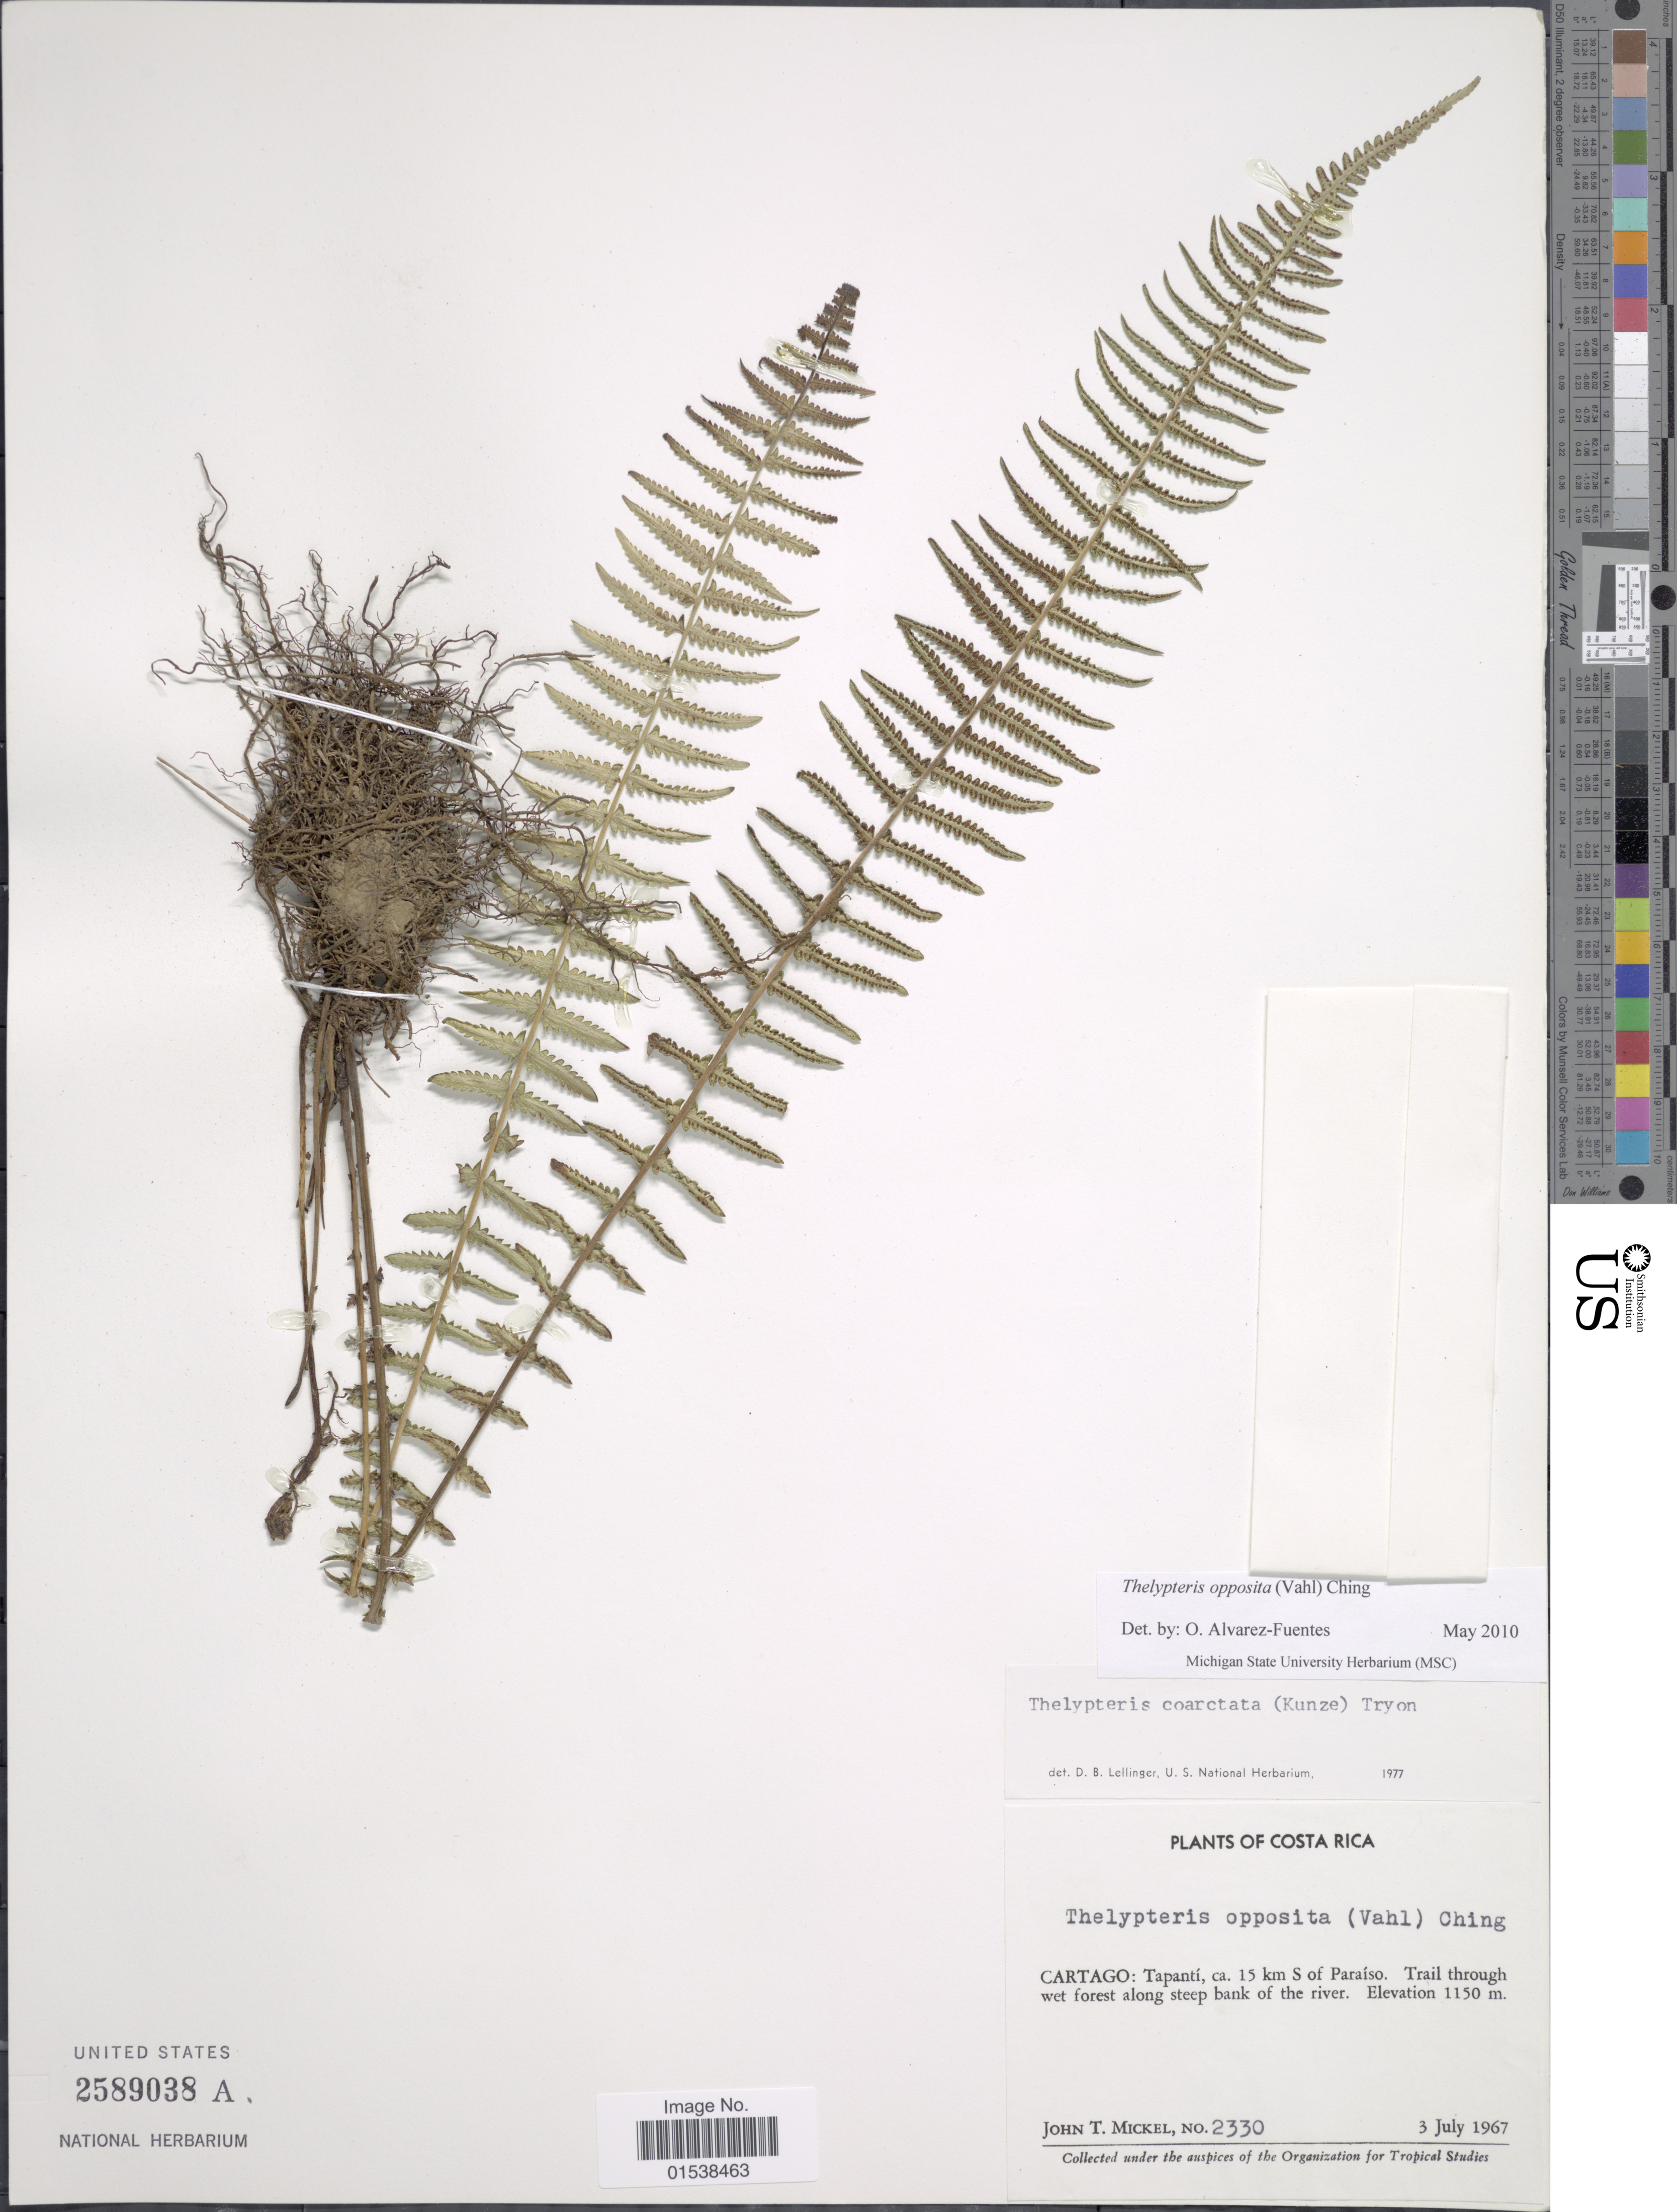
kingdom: Plantae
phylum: Tracheophyta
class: Polypodiopsida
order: Polypodiales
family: Thelypteridaceae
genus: Amauropelta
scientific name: Amauropelta opposita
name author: (Vahl) Pic. Serm.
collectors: J. T. Mickel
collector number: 2330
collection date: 1967-07-03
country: Costa Rica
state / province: Cartago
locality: Cartago; Tapanti, ca. 15 km S of Paraiso, trail through wet forest along steep bank of river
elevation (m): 1150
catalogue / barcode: US 2589038A